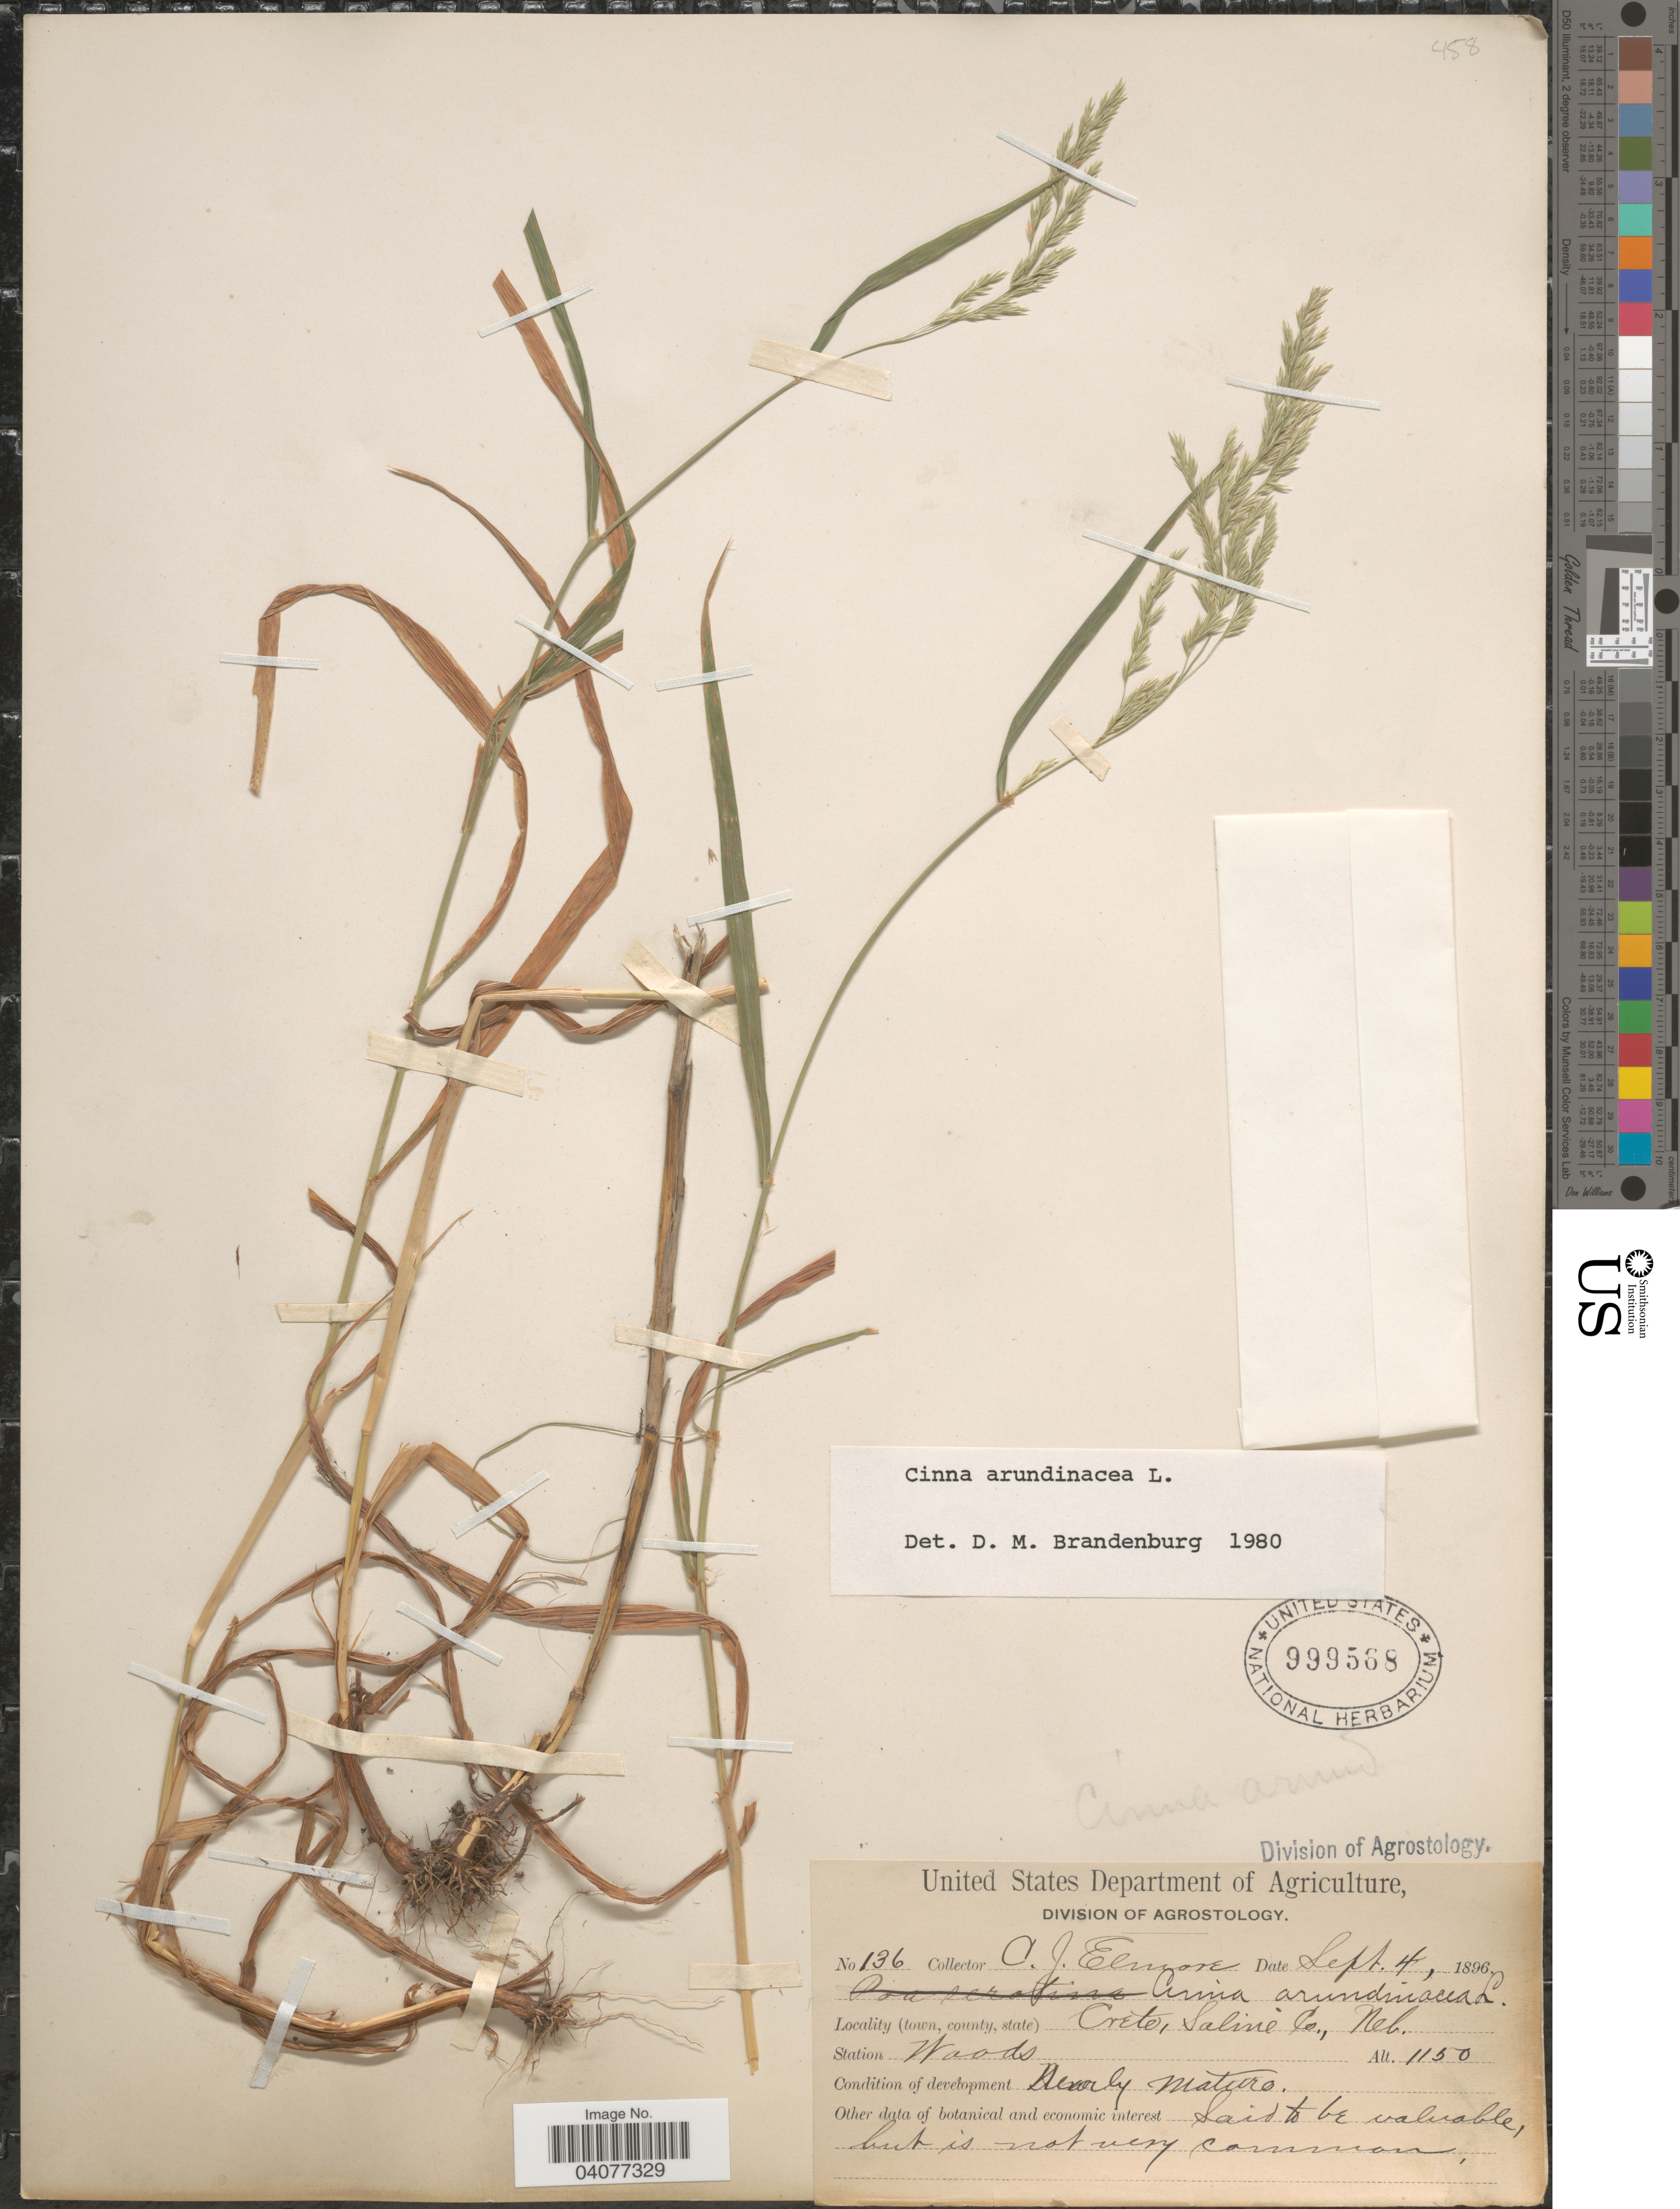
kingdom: Plantae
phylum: Tracheophyta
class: Liliopsida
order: Poales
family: Poaceae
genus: Cinna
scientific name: Cinna arundinacea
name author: L.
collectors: C. Elmore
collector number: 136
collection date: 1896-09-04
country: United States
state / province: Nebraska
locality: Crete, Saline Co.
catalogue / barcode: US 999568